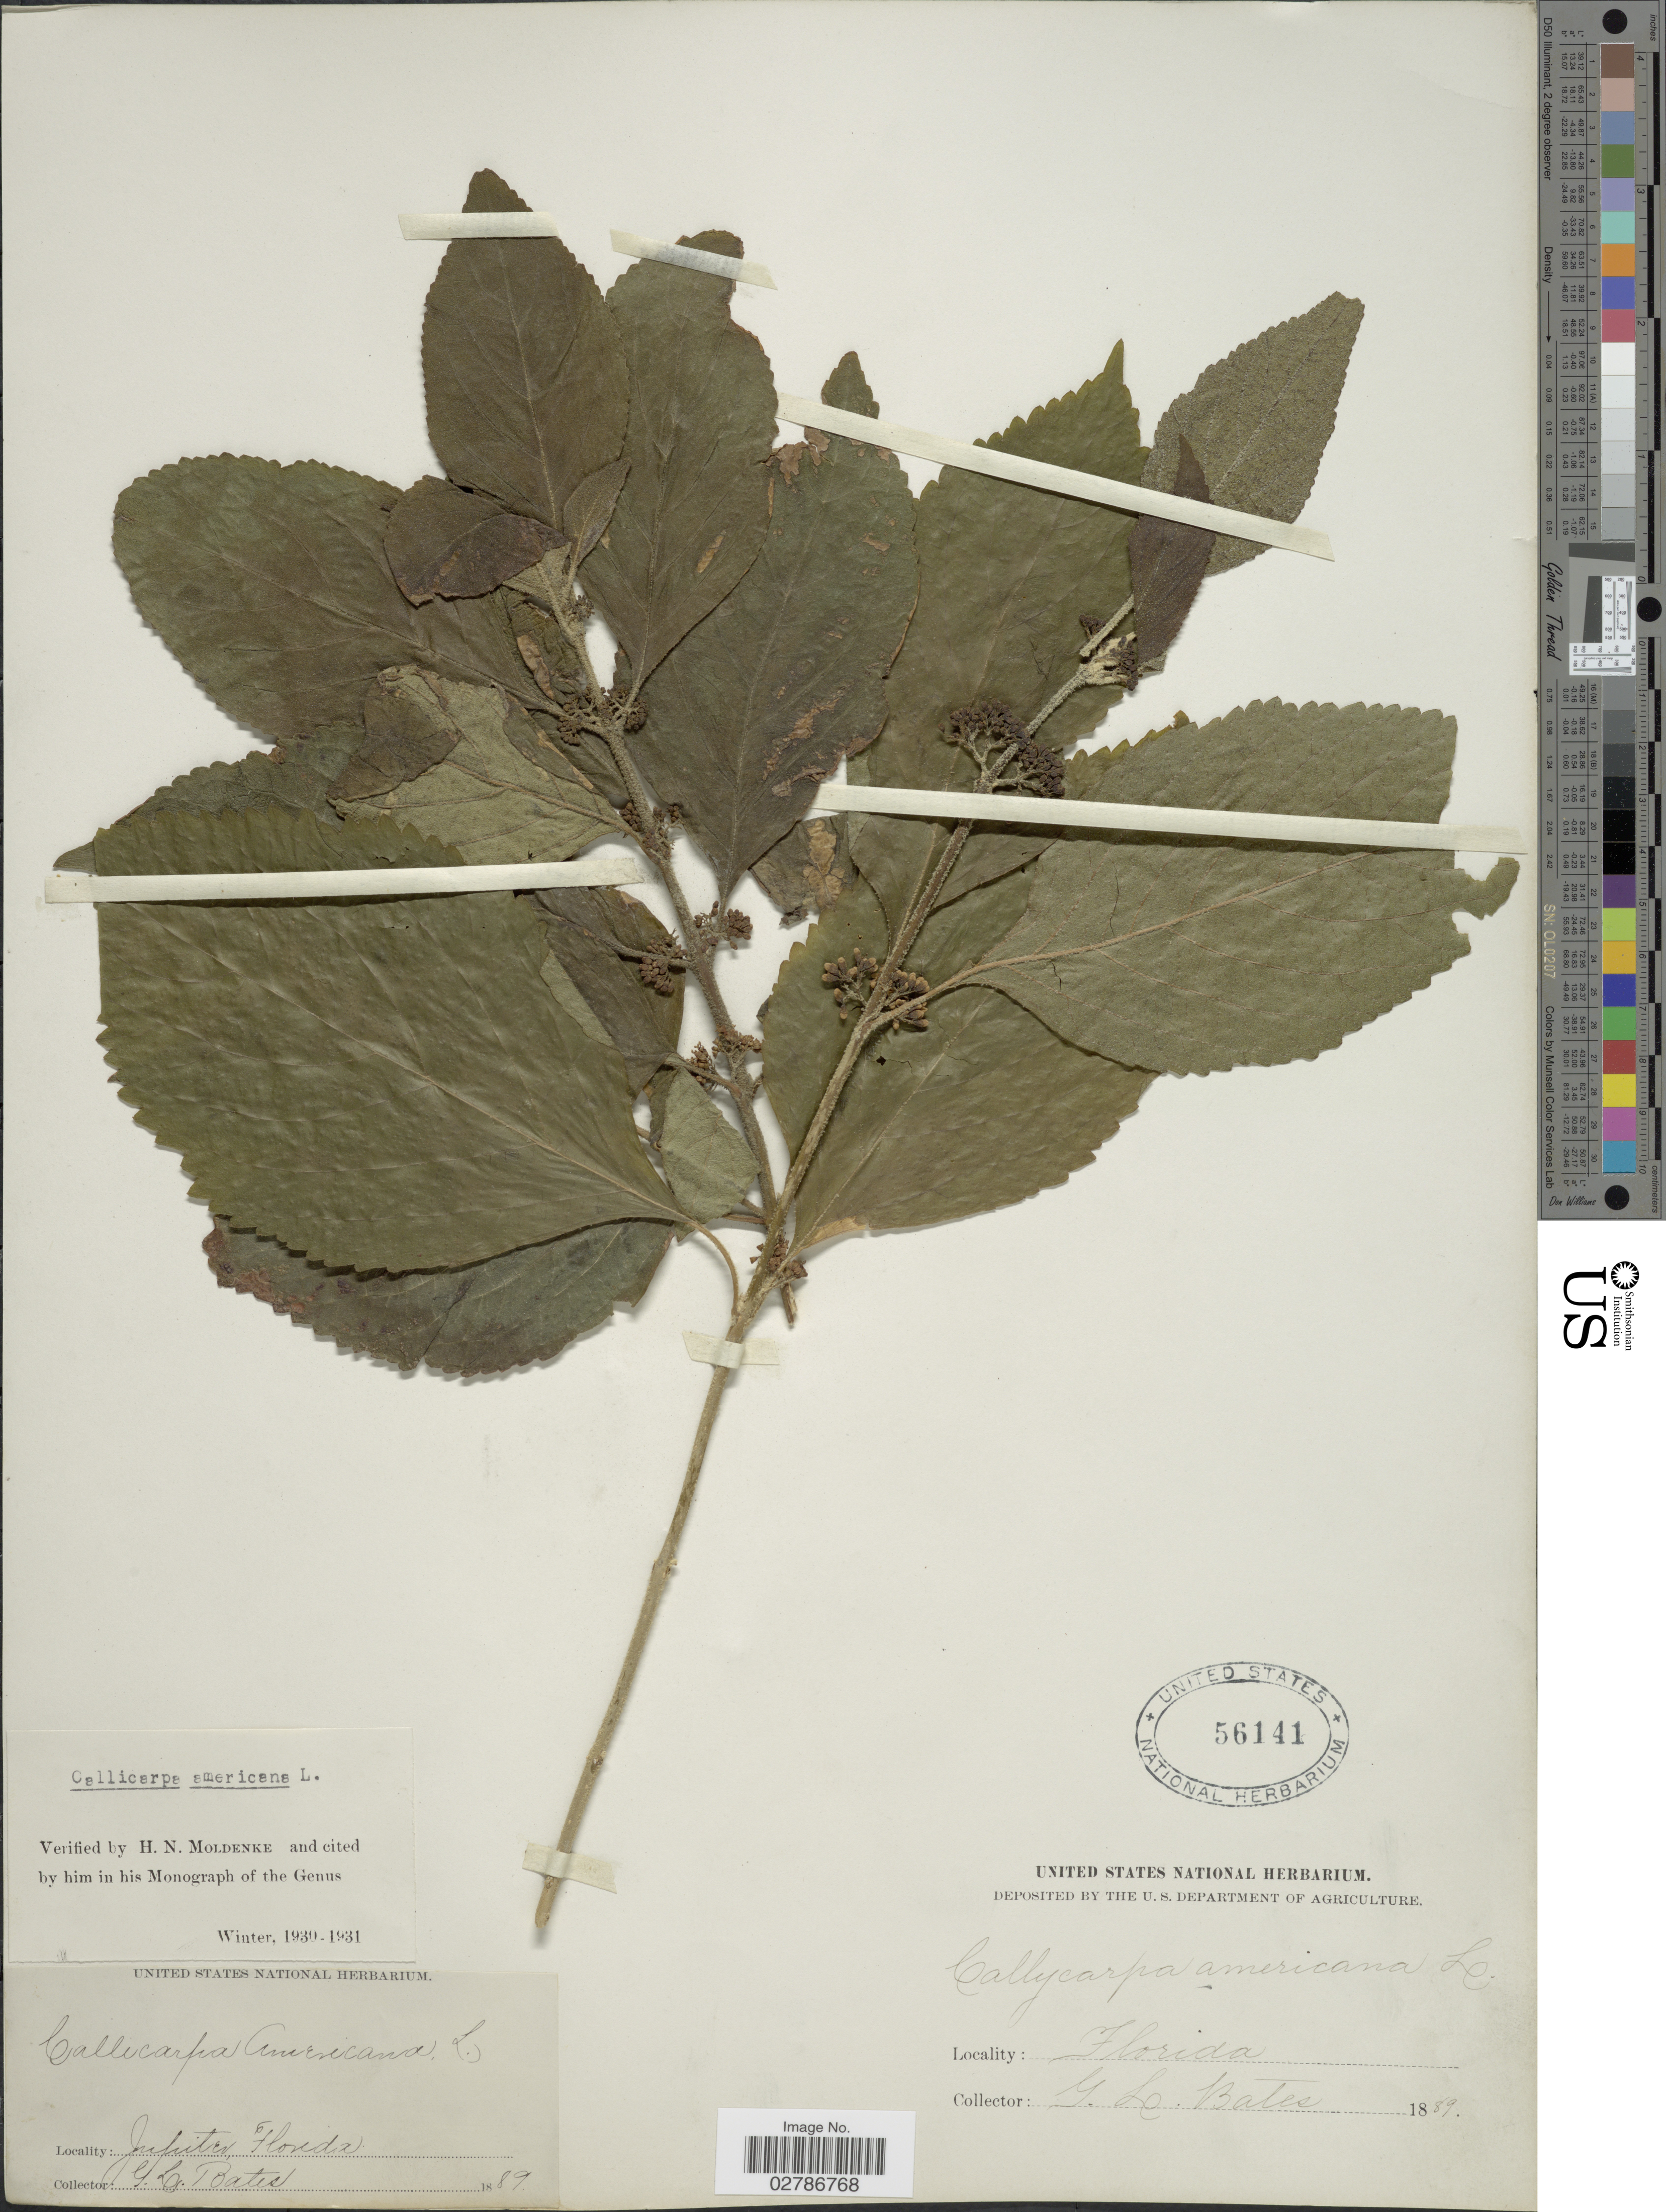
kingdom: Plantae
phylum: Tracheophyta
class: Magnoliopsida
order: Lamiales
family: Lamiaceae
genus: Callicarpa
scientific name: Callicarpa americana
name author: L.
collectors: G. Bates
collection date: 1889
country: United States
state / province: Florida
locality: Jupiter.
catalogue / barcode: US 56141